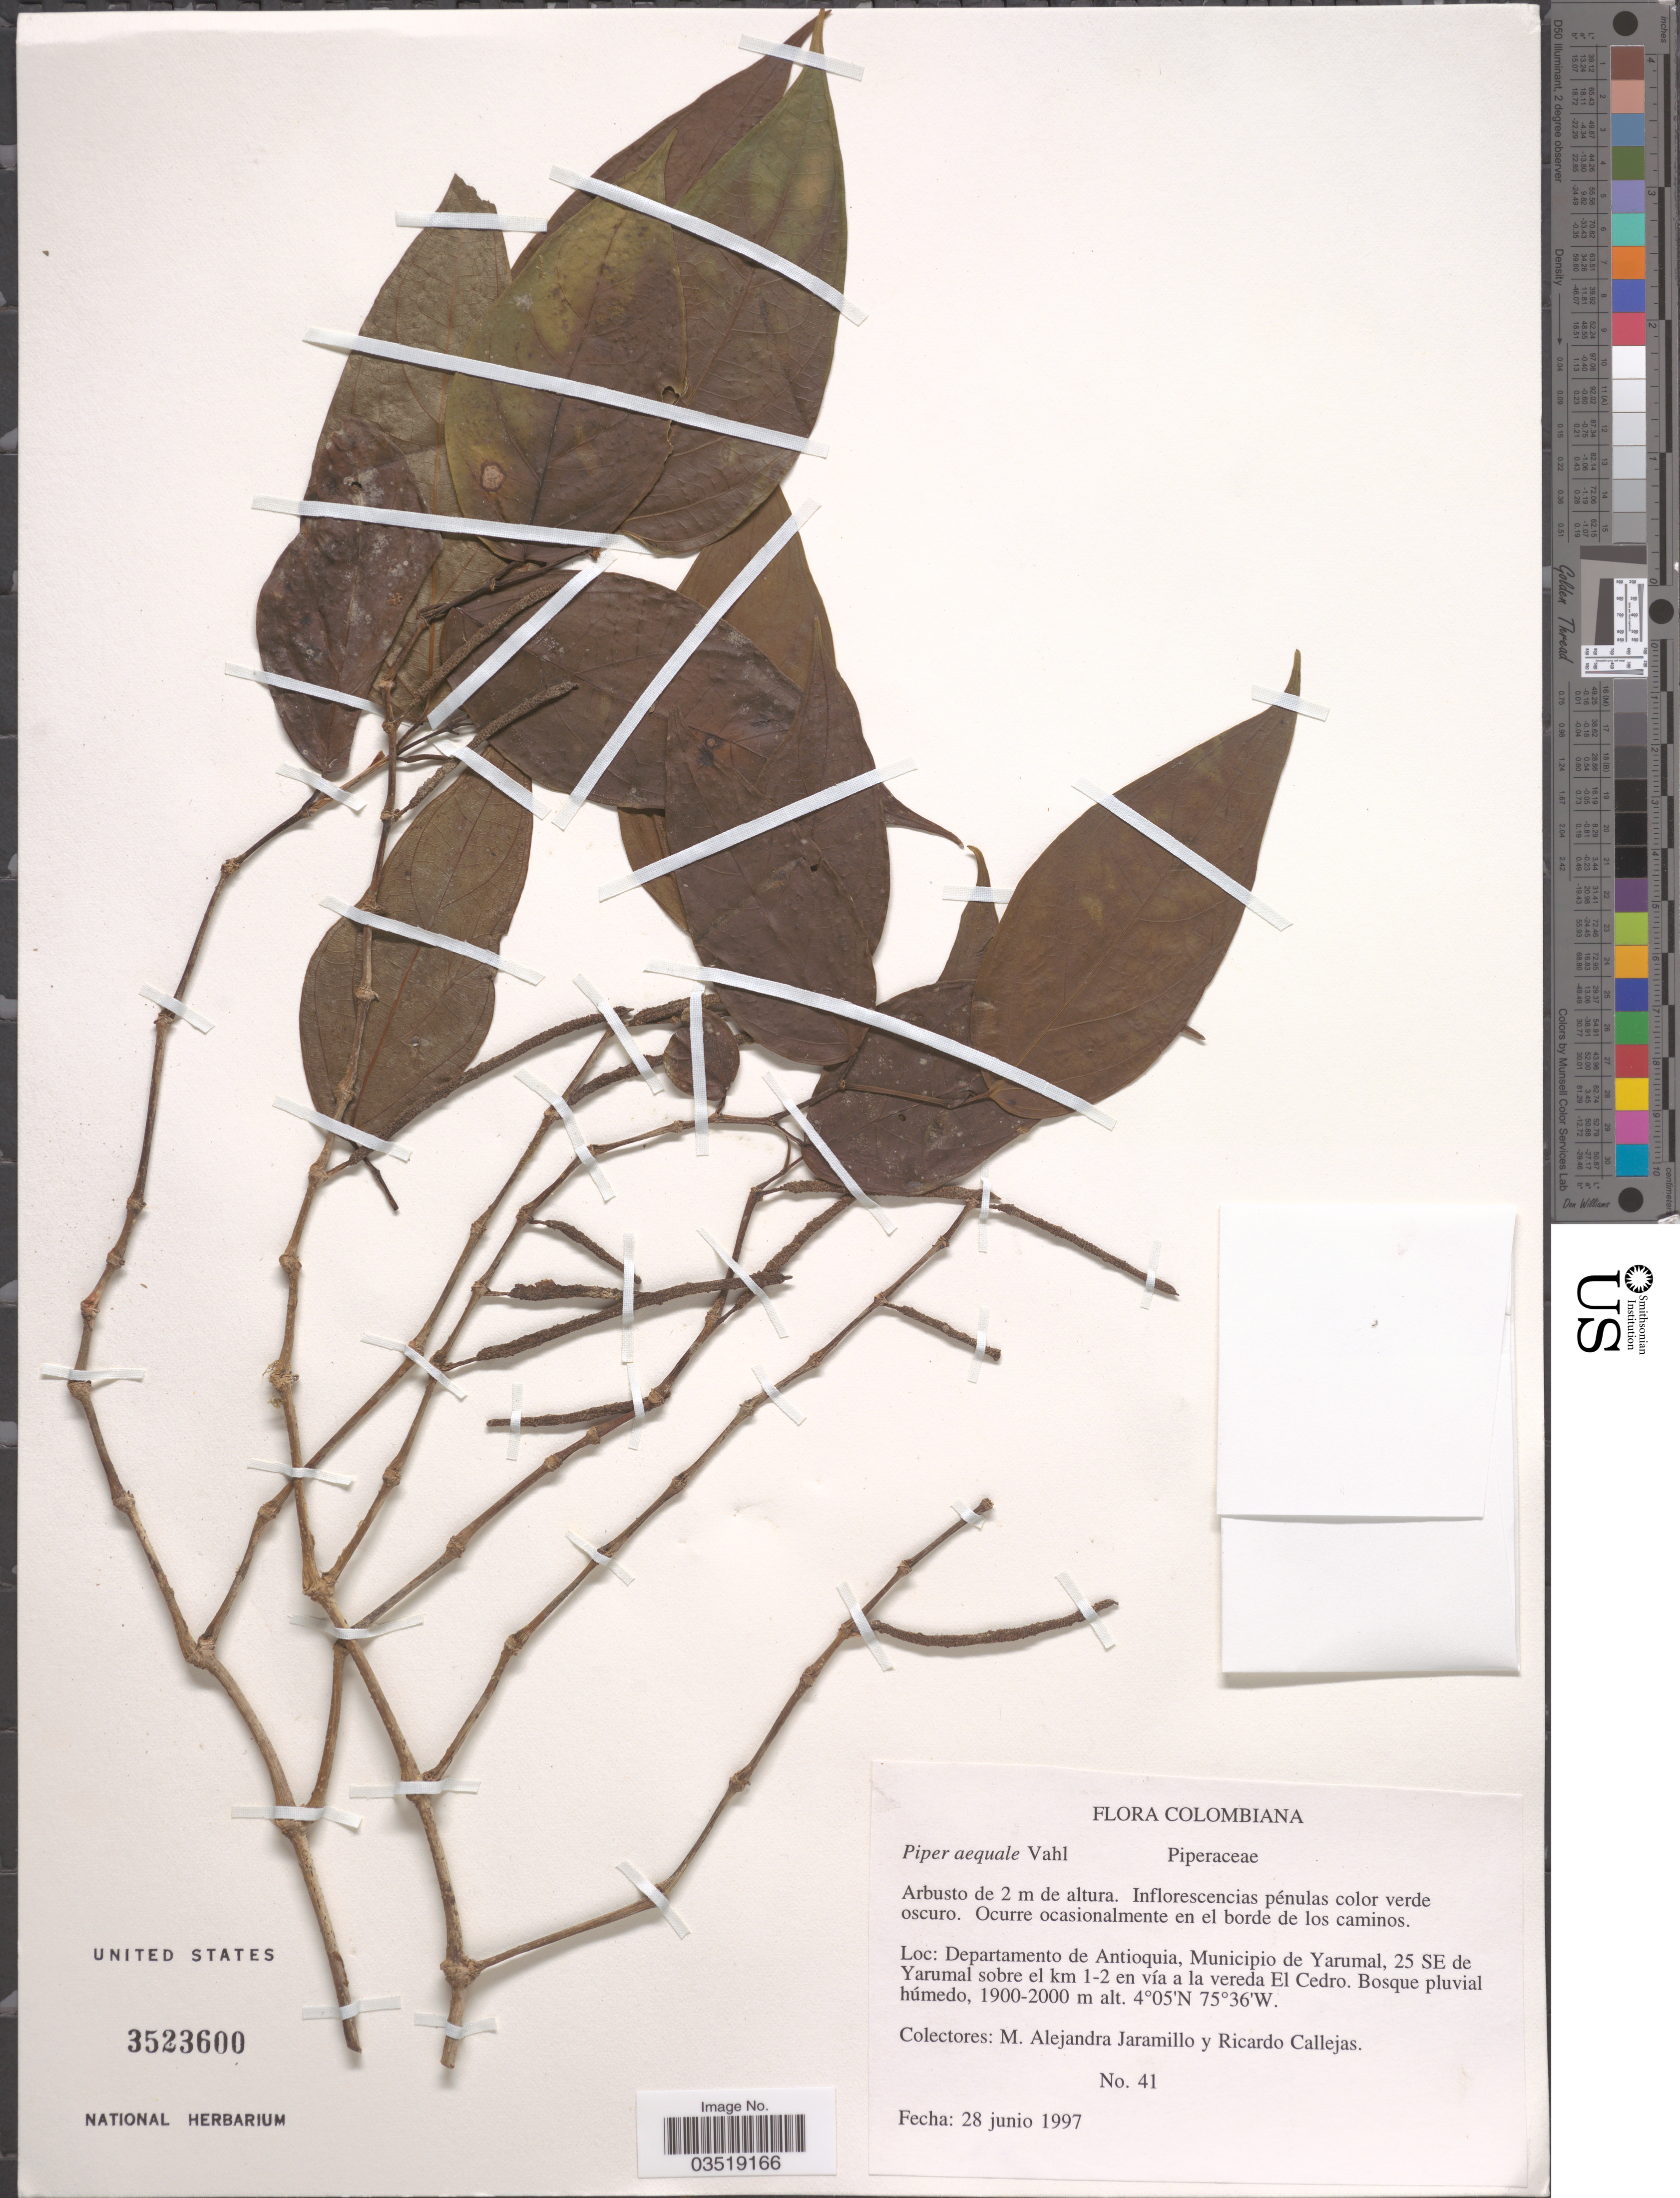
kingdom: Plantae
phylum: Tracheophyta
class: Magnoliopsida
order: Piperales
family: Piperaceae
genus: Piper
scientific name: Piper aequale var. aequale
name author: Vahl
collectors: M. A. Jaramillo & R. Callejas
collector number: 41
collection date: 1997-06-28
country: Colombia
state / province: Antioquia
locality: Departamento de Antioquia, Municipio de Yarumal, 25 SE de Yarumal sobre el km 1-2 en vía a la vereda El Cedro.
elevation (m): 1900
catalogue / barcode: US 3523600